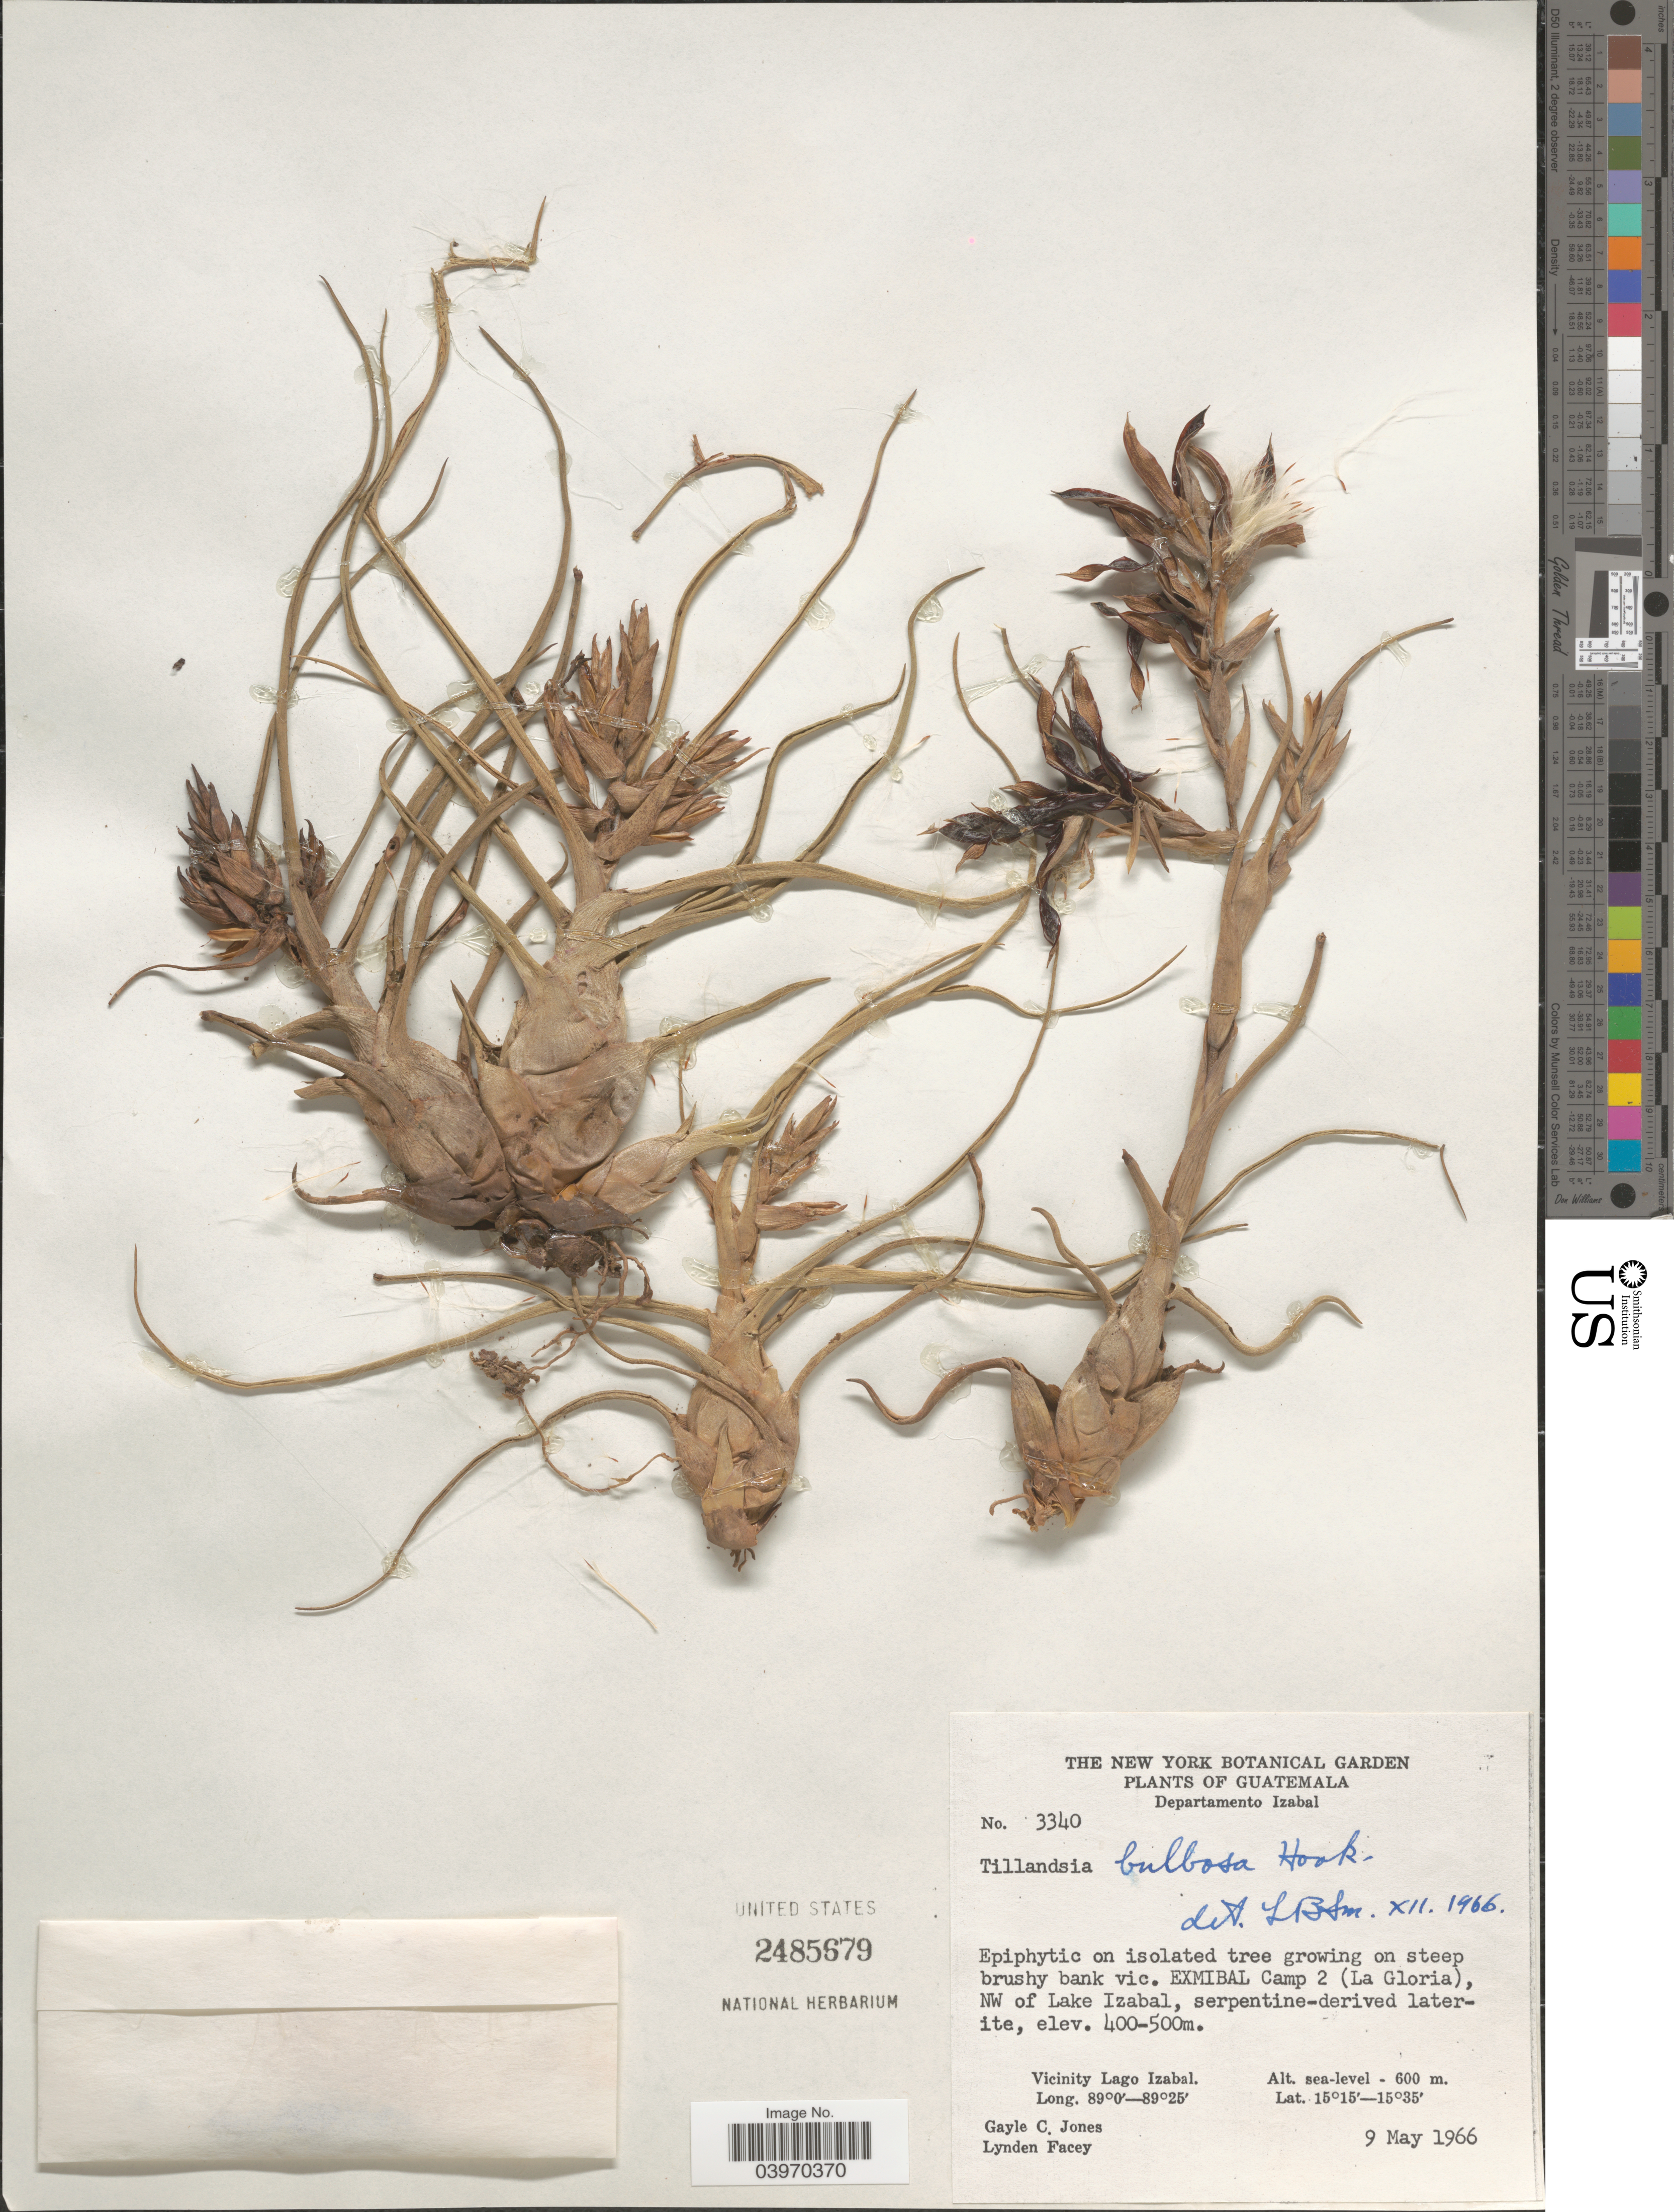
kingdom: Plantae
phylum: Tracheophyta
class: Liliopsida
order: Poales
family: Bromeliaceae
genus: Tillandsia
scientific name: Tillandsia bulbosa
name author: Hook.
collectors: G. C. Jones & L. Facey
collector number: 3340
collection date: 1966-05-09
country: Guatemala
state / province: Izabal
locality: Departamento Izabal. On steep brushy bank vic Exmibal Camp 2 (La Gloria), NW of Lake Izabal, serpentine-derived laterite. Vicinity Lago Izabal.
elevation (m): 0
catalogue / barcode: US 2485679